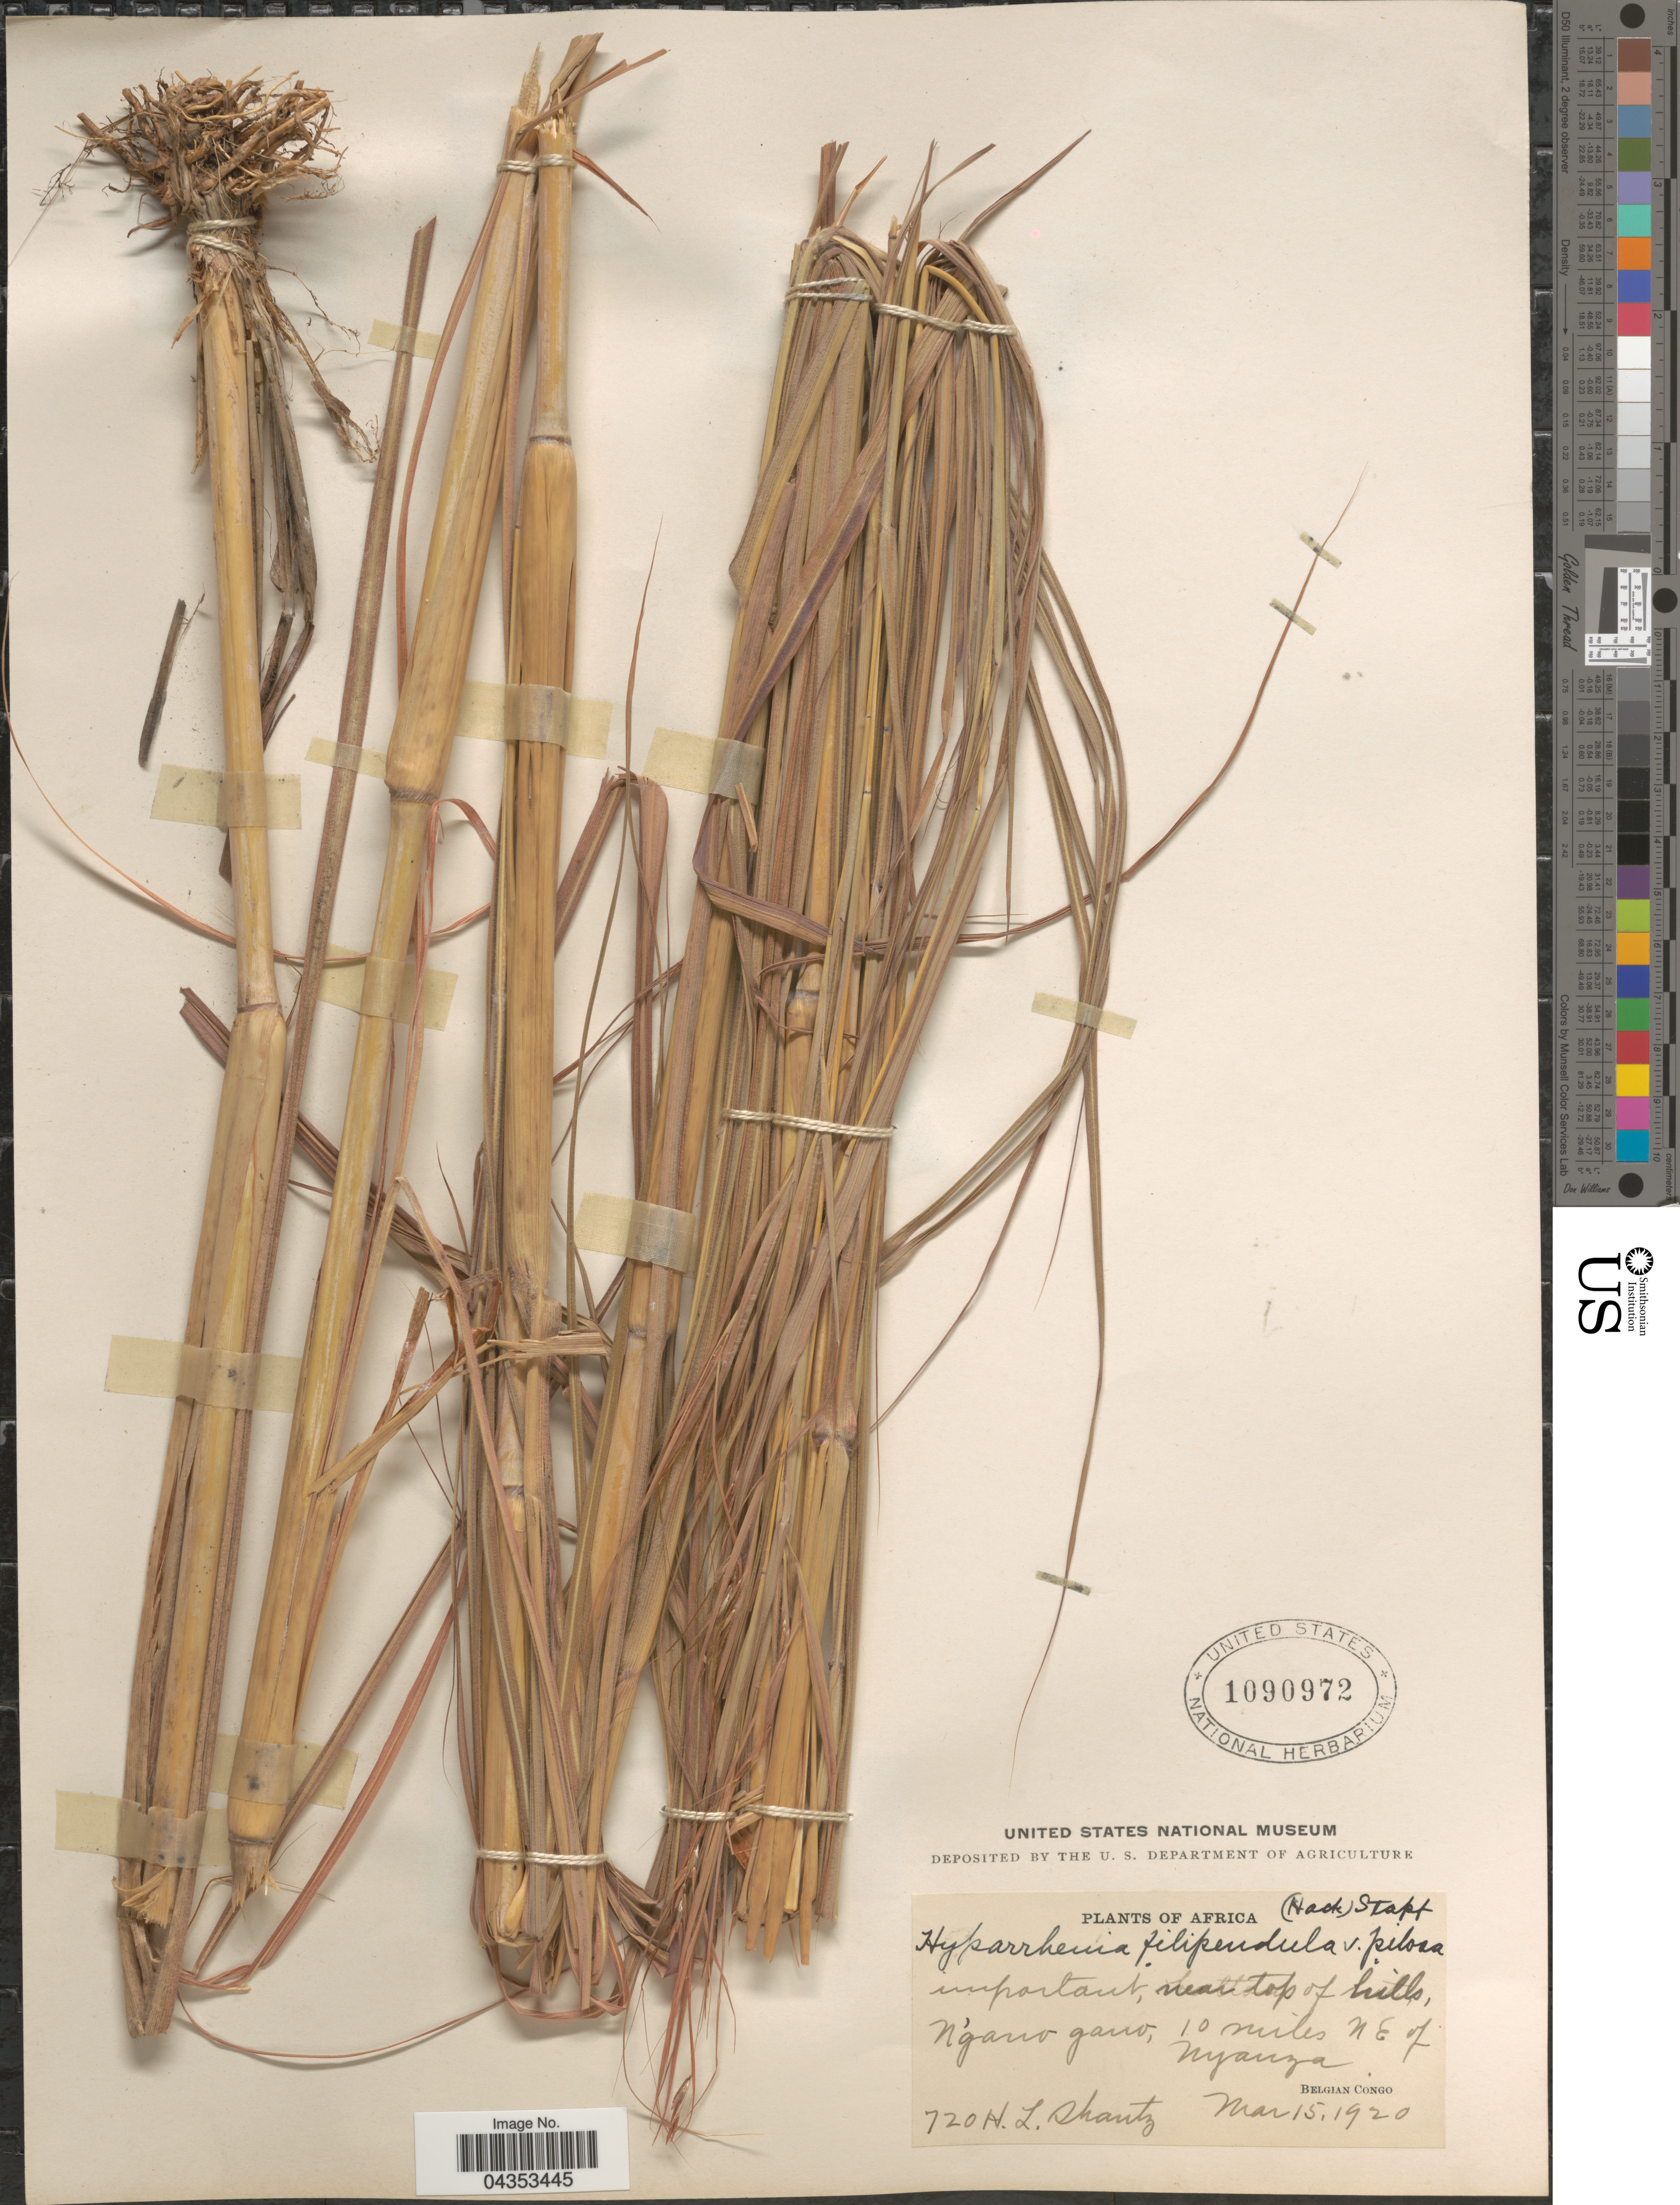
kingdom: Plantae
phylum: Tracheophyta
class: Liliopsida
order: Poales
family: Poaceae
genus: Hyparrhenia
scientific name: Hyparrhenia filipendula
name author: (Hochr.) Stapf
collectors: H. Shantz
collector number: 720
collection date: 1920-03-15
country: Congo, Democratic Republic of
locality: Near top of hills, N'gano gano, 10 miles NE of Nyanza. Belgian Congo.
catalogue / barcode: US 1090972